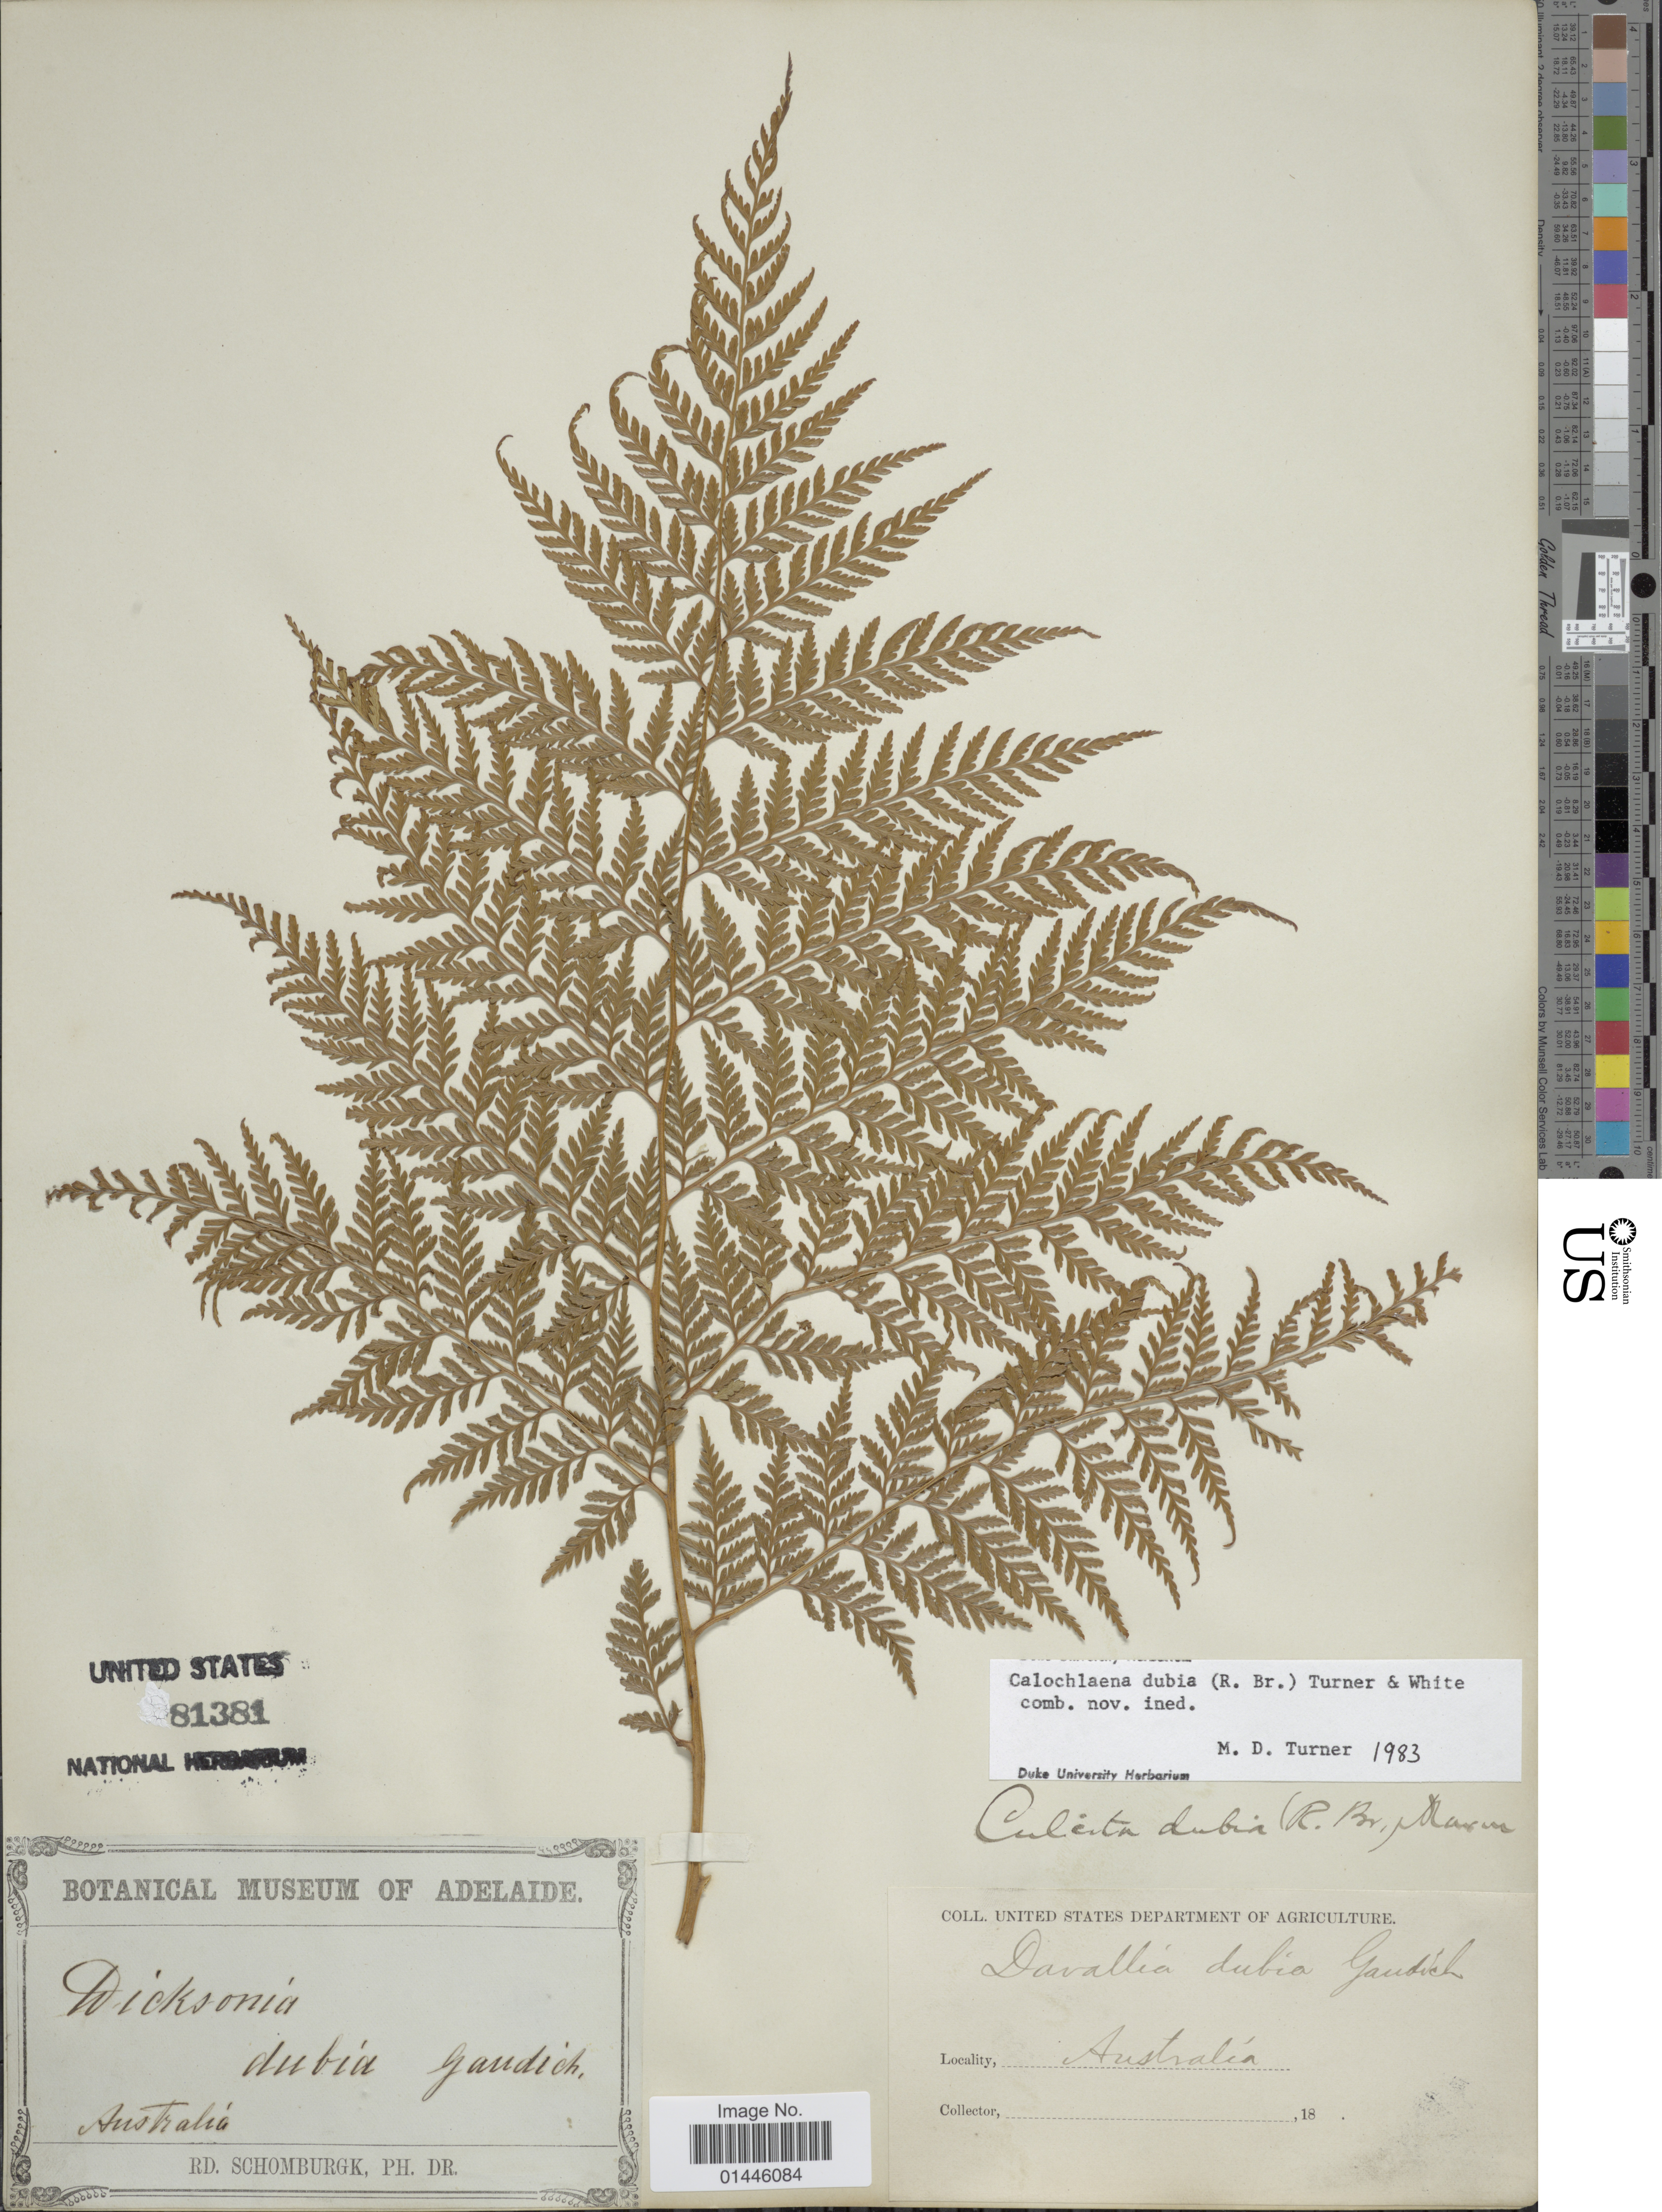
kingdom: Plantae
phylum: Tracheophyta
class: Polypodiopsida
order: Cyatheales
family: Dicksoniaceae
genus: Calochlaena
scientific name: Calochlaena dubia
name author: (R. Br.) M.D. Turner & R.A. White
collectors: M. R. Schomburgk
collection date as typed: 18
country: Australia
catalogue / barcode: US 81381